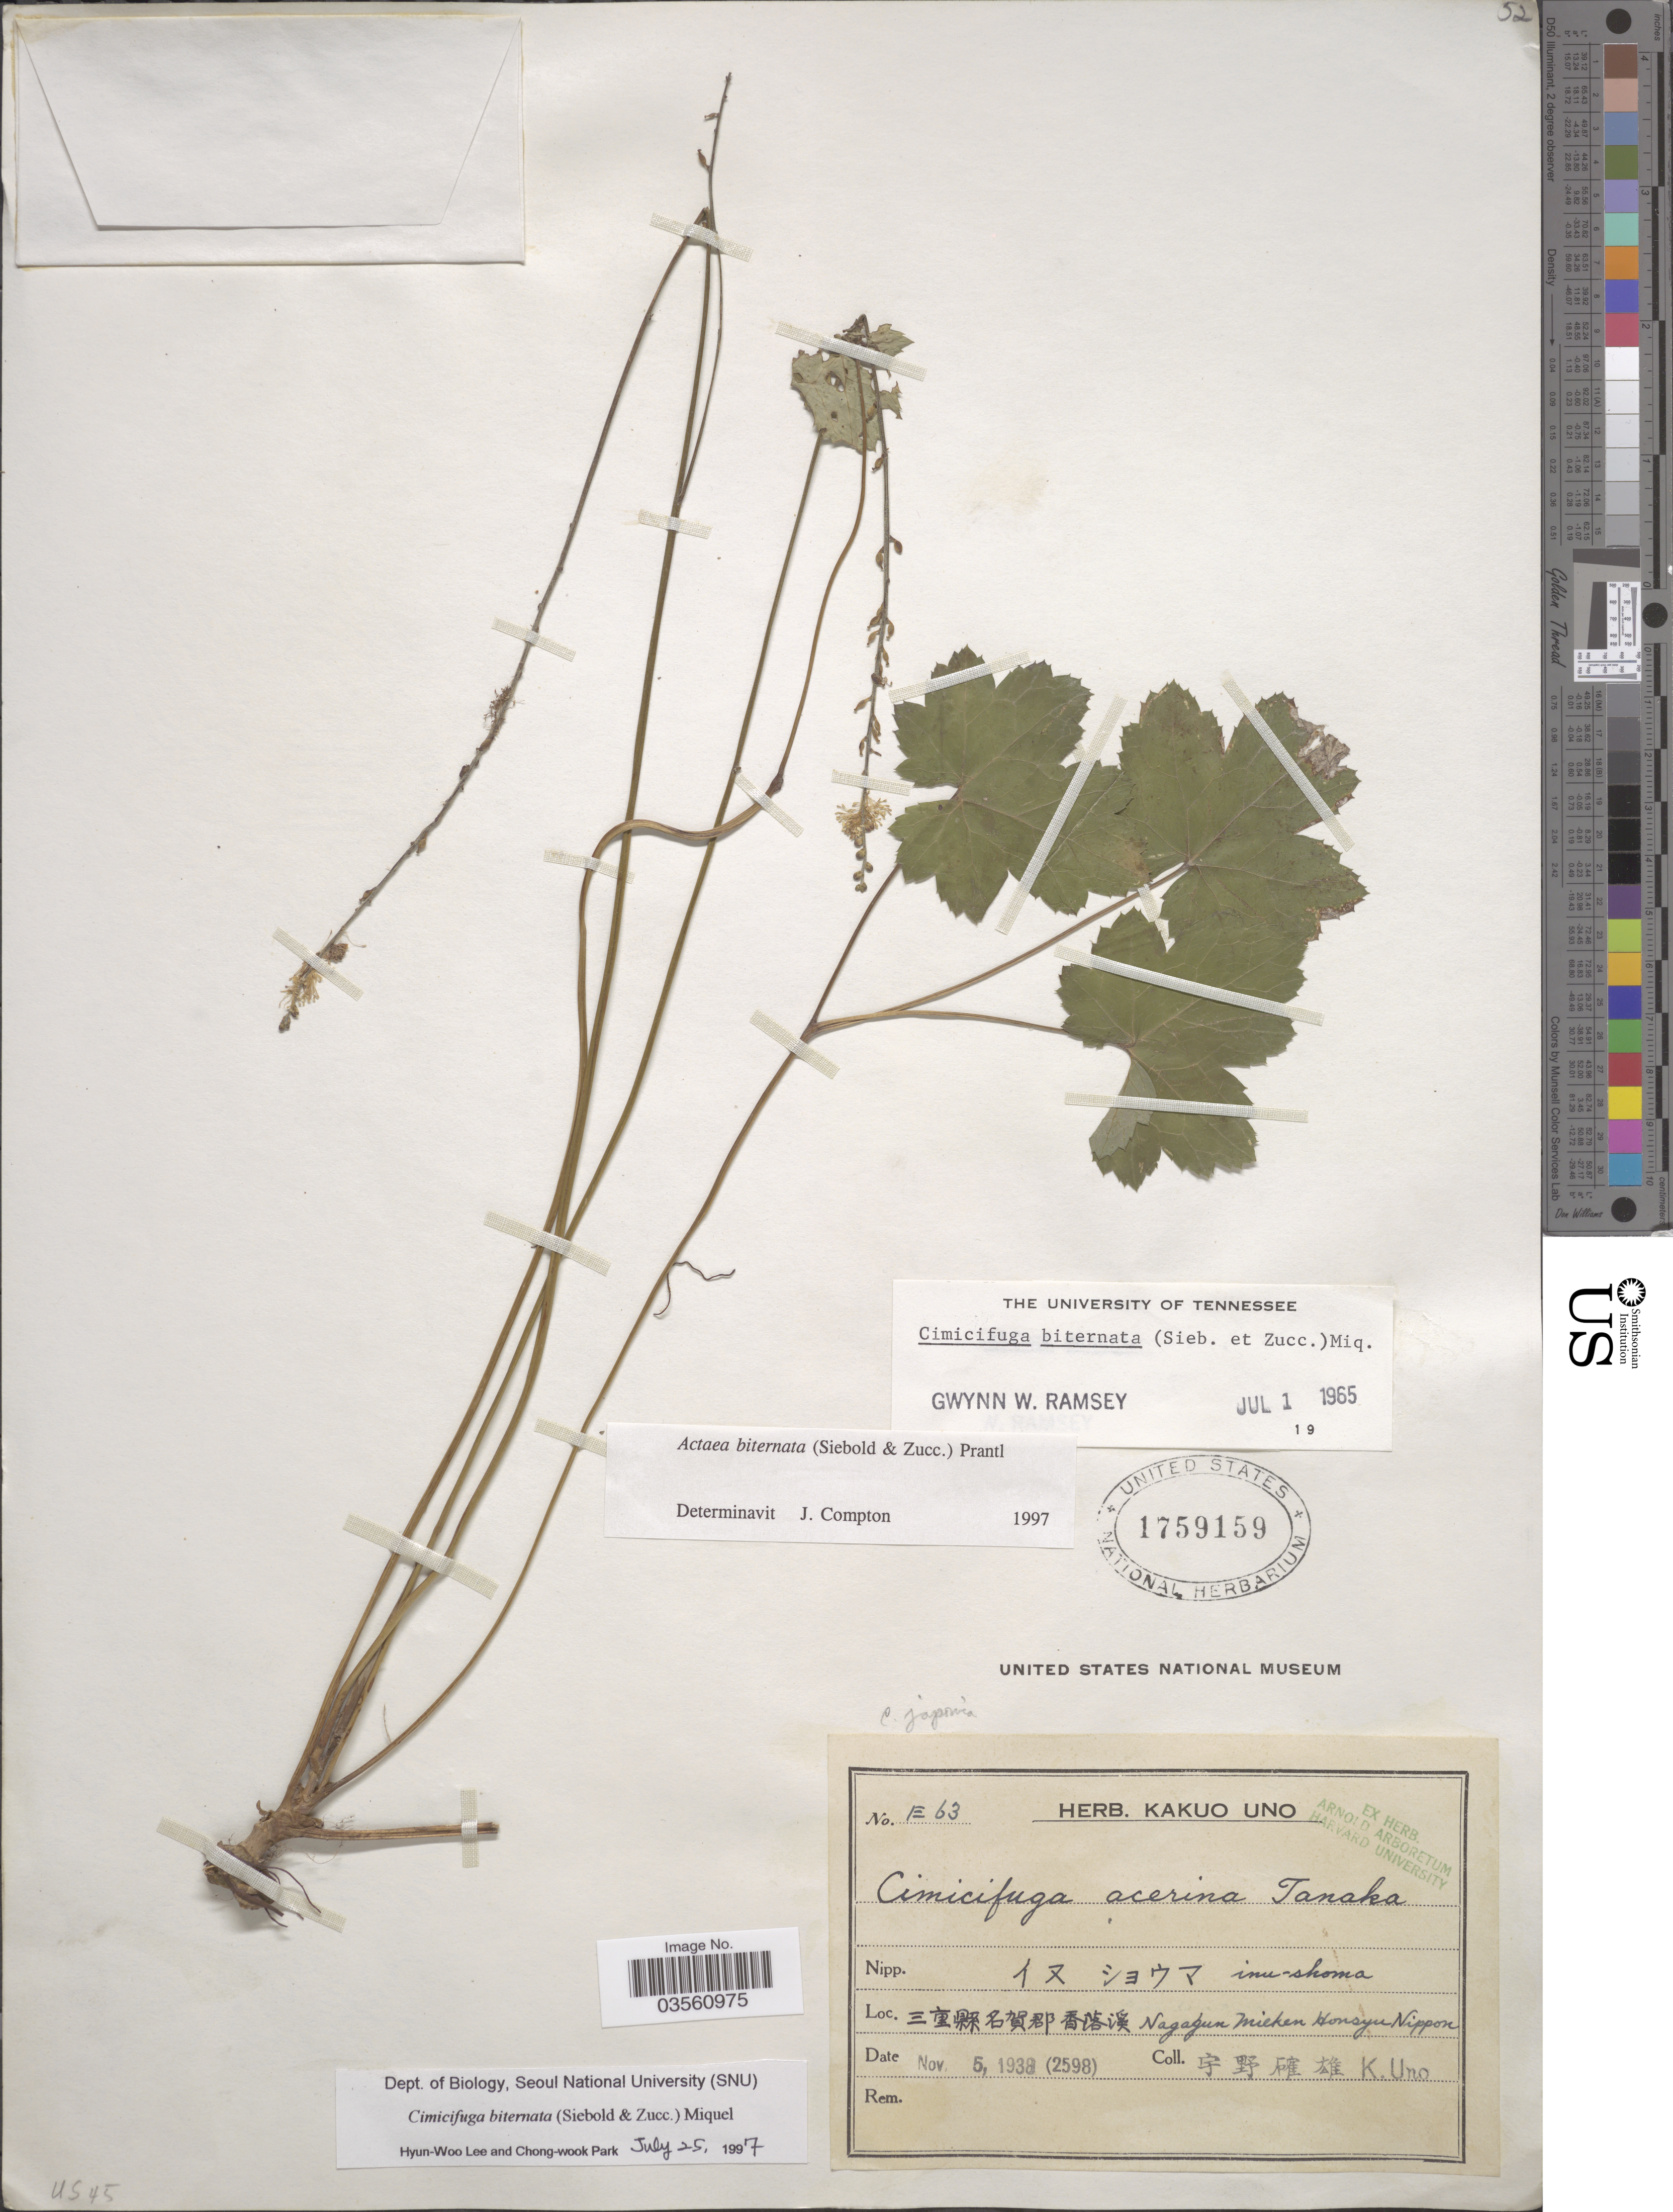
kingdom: Plantae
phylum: Tracheophyta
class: Magnoliopsida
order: Ranunculales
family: Ranunculaceae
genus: Actaea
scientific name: Actaea biternata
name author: (Siebold & Zucc.) Prantl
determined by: Compton, J. A.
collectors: K. Uno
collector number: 2598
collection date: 1938-11-05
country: Japan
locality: Nagagun Mieken Honsyu Nippon.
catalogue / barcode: US 1759159